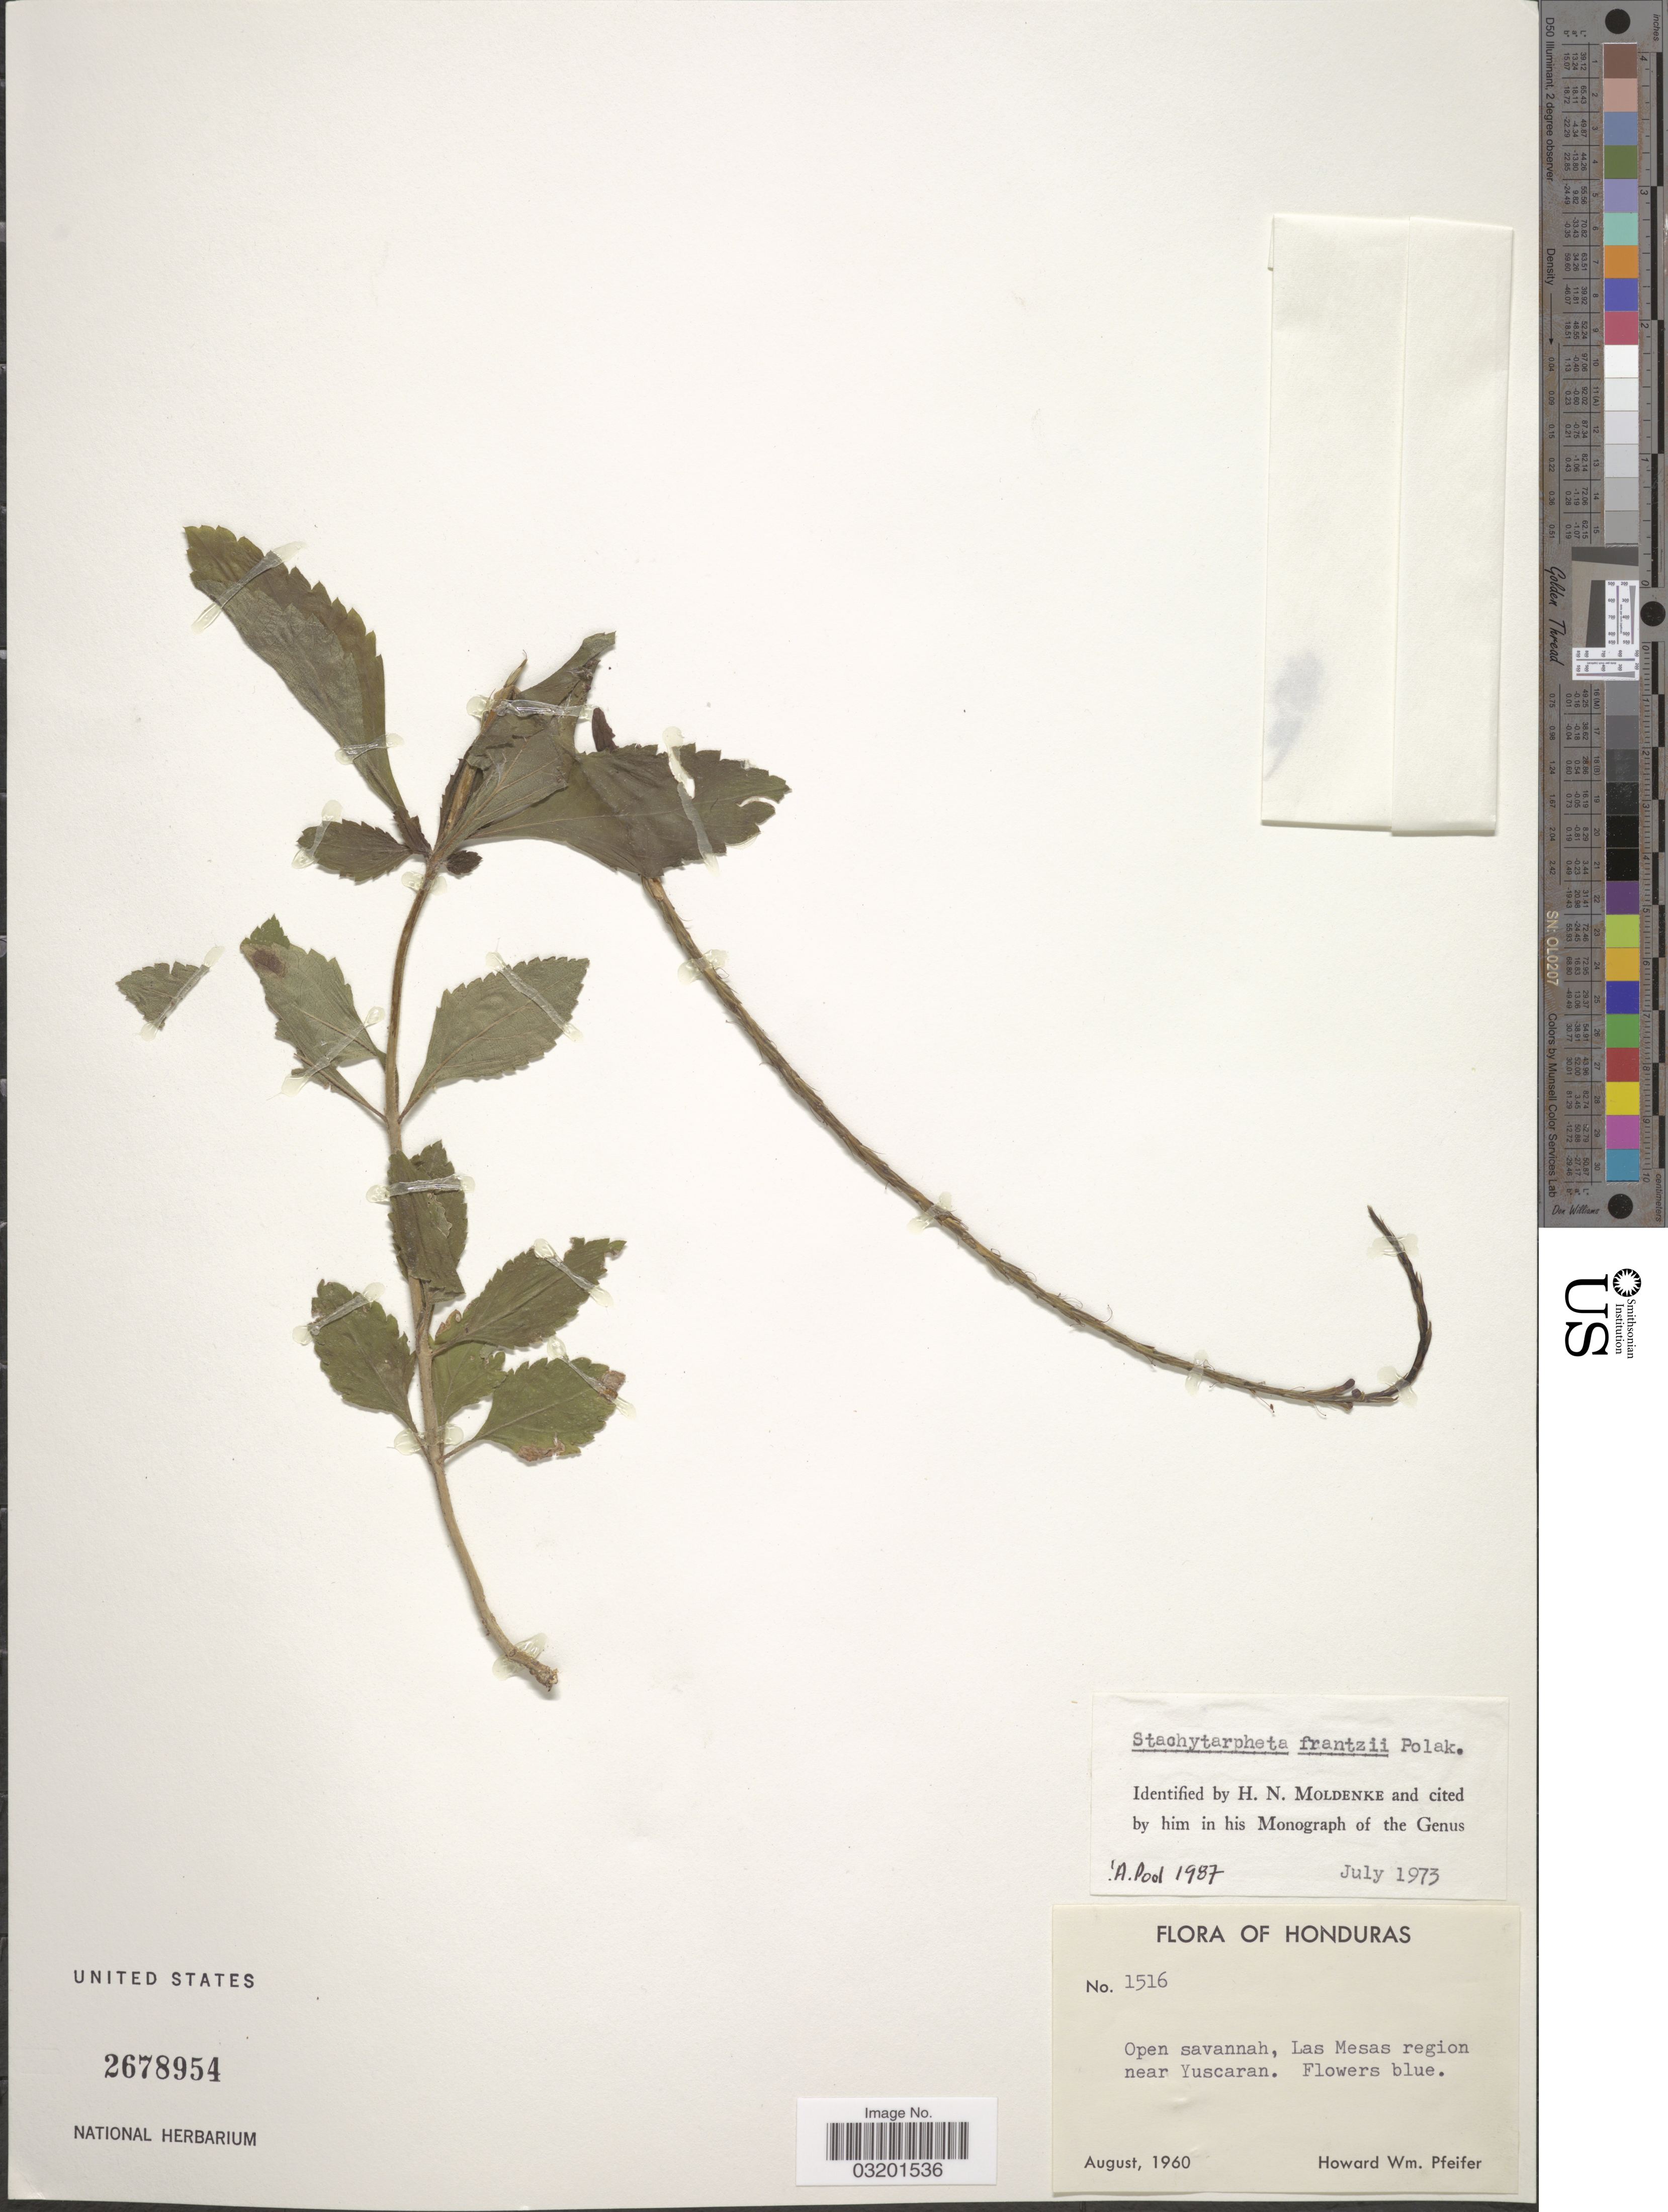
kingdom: Plantae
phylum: Tracheophyta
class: Magnoliopsida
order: Lamiales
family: Verbenaceae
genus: Stachytarpheta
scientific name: Stachytarpheta frantzii var. frantzii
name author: Pol.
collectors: H. W. Pfeifer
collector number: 1516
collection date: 1960-08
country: Honduras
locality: Las Mesas region near Yuscaran.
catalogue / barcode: US 2678954